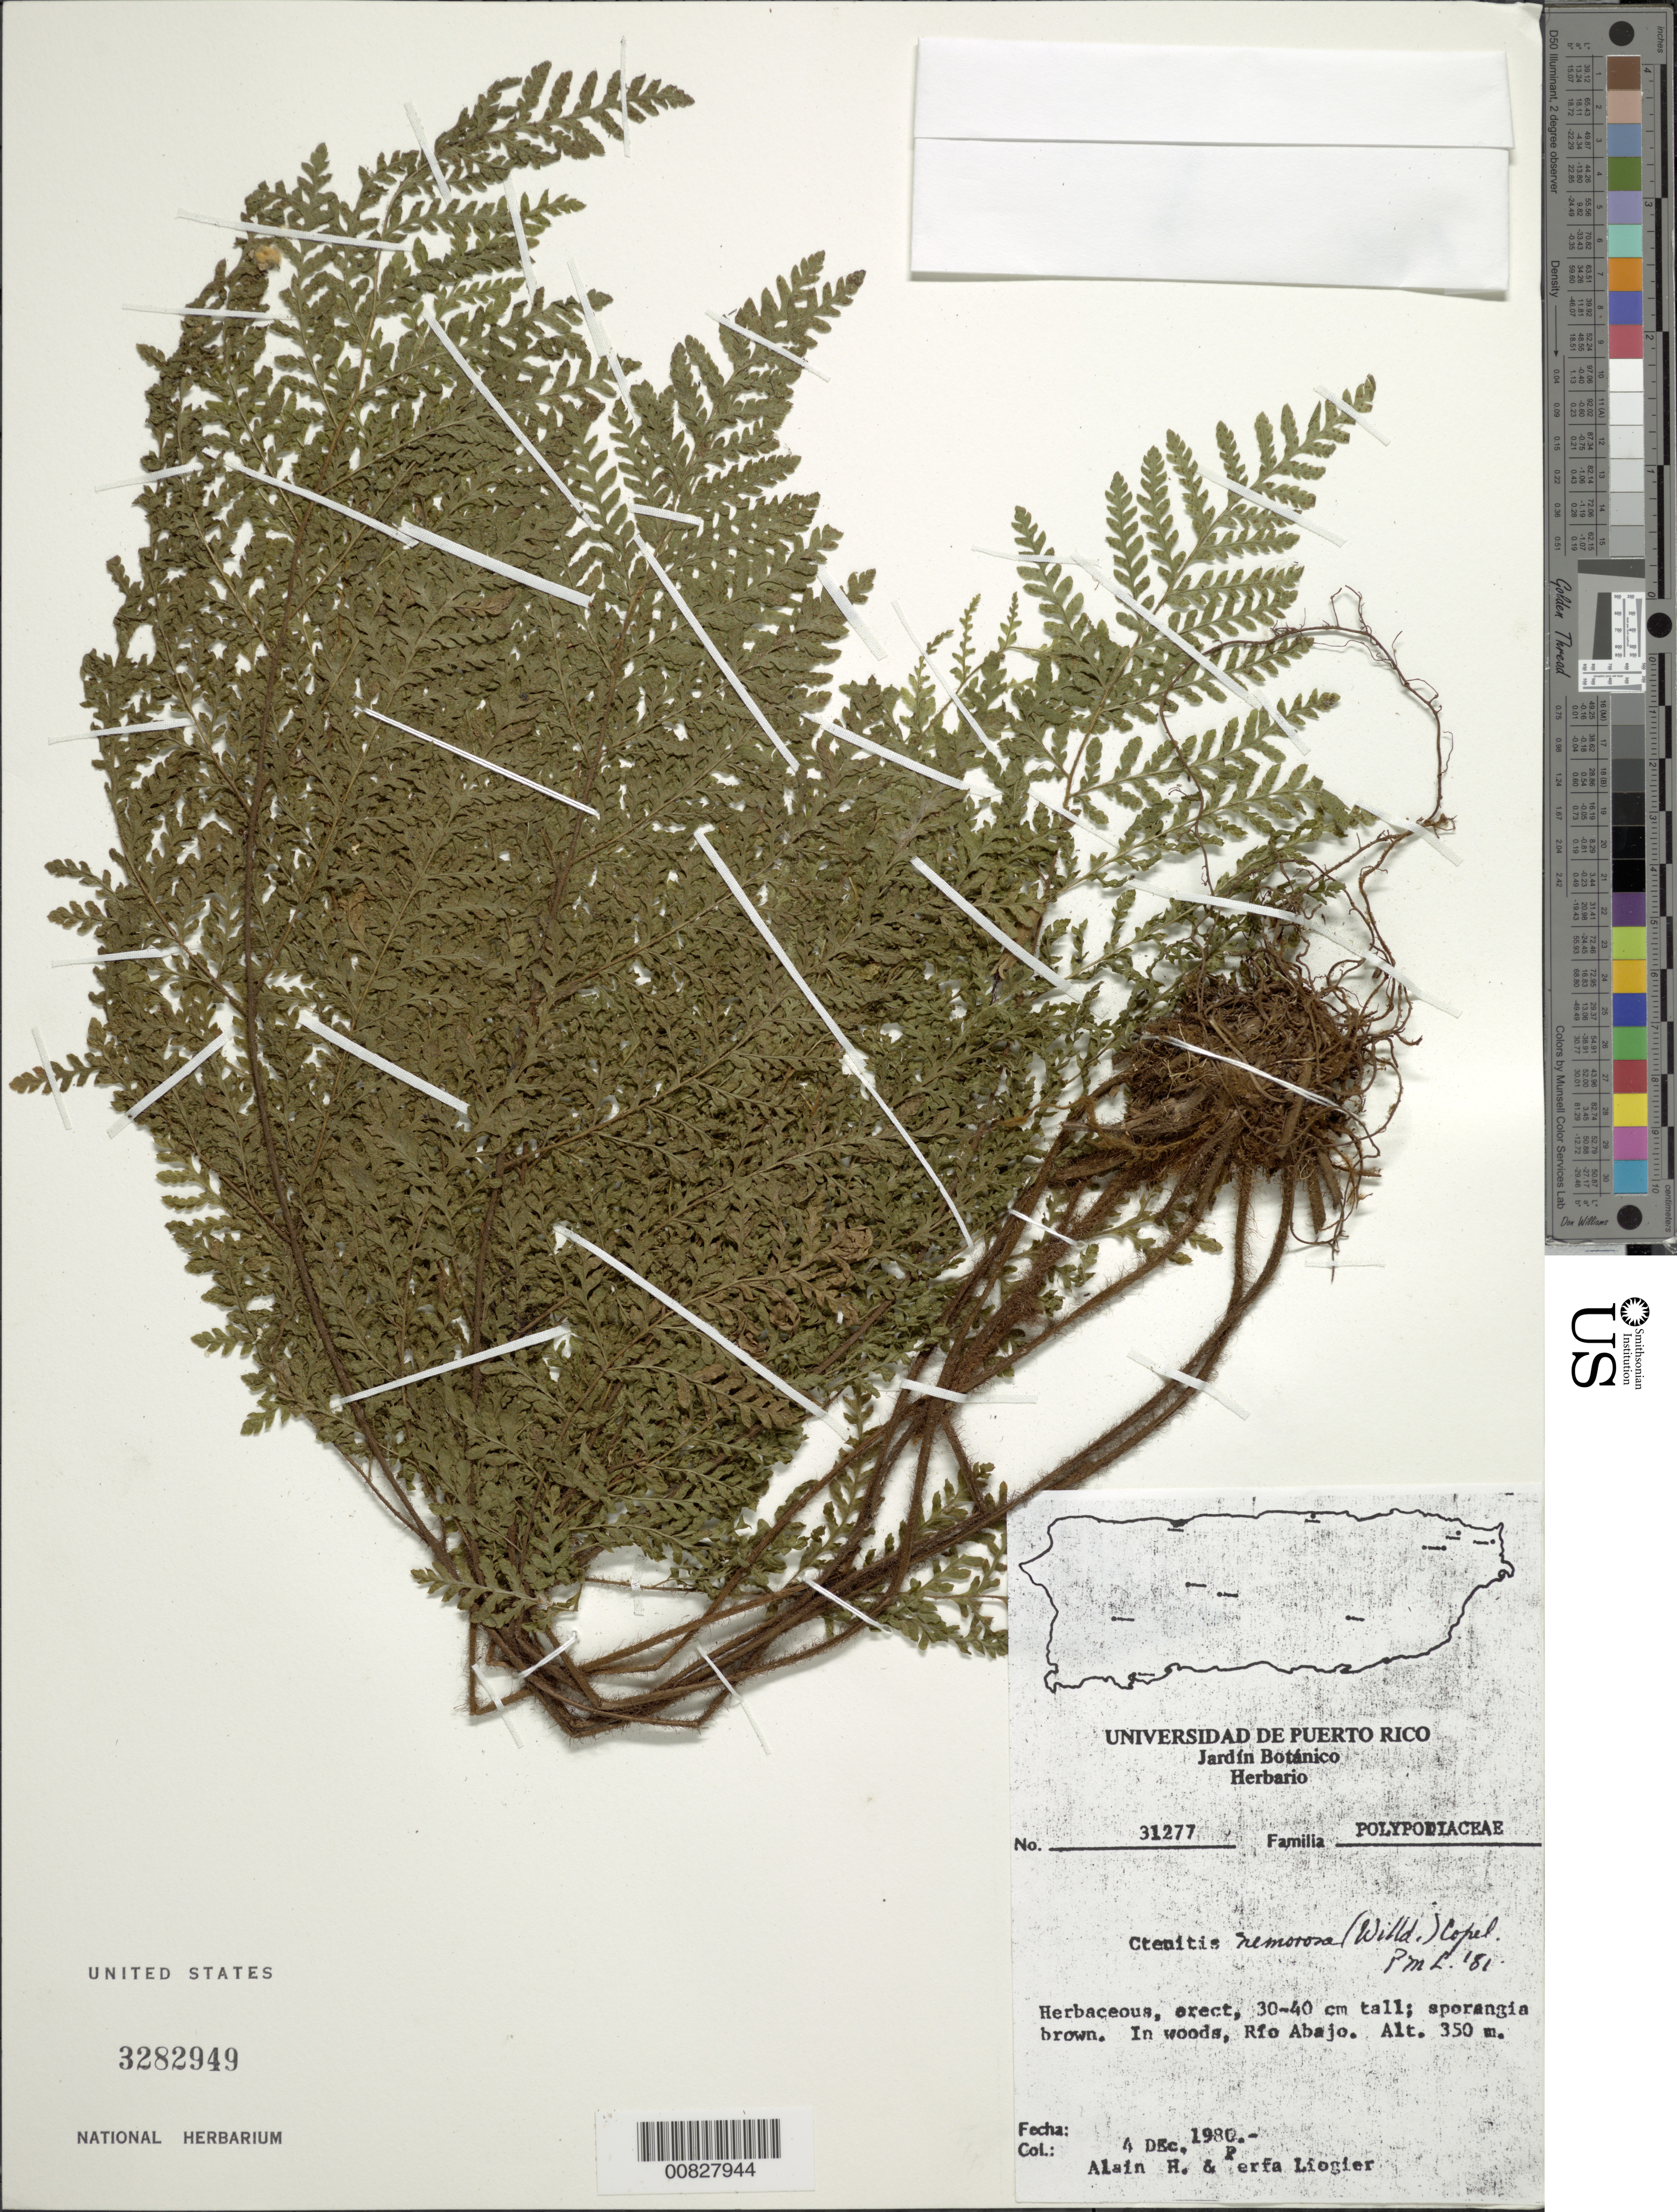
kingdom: Plantae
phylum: Tracheophyta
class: Polypodiopsida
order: Polypodiales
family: Dryopteridaceae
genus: Ctenitis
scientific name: Ctenitis nemorosa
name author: (Willd.) Ching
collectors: A. H. Liogier & M. P. Liogier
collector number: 31277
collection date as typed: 04 Dec 1980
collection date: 1980-12-04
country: Puerto Rico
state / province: Arecibo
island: Puerto Rico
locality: Río Abajo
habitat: In woods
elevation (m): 350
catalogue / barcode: US 3282949